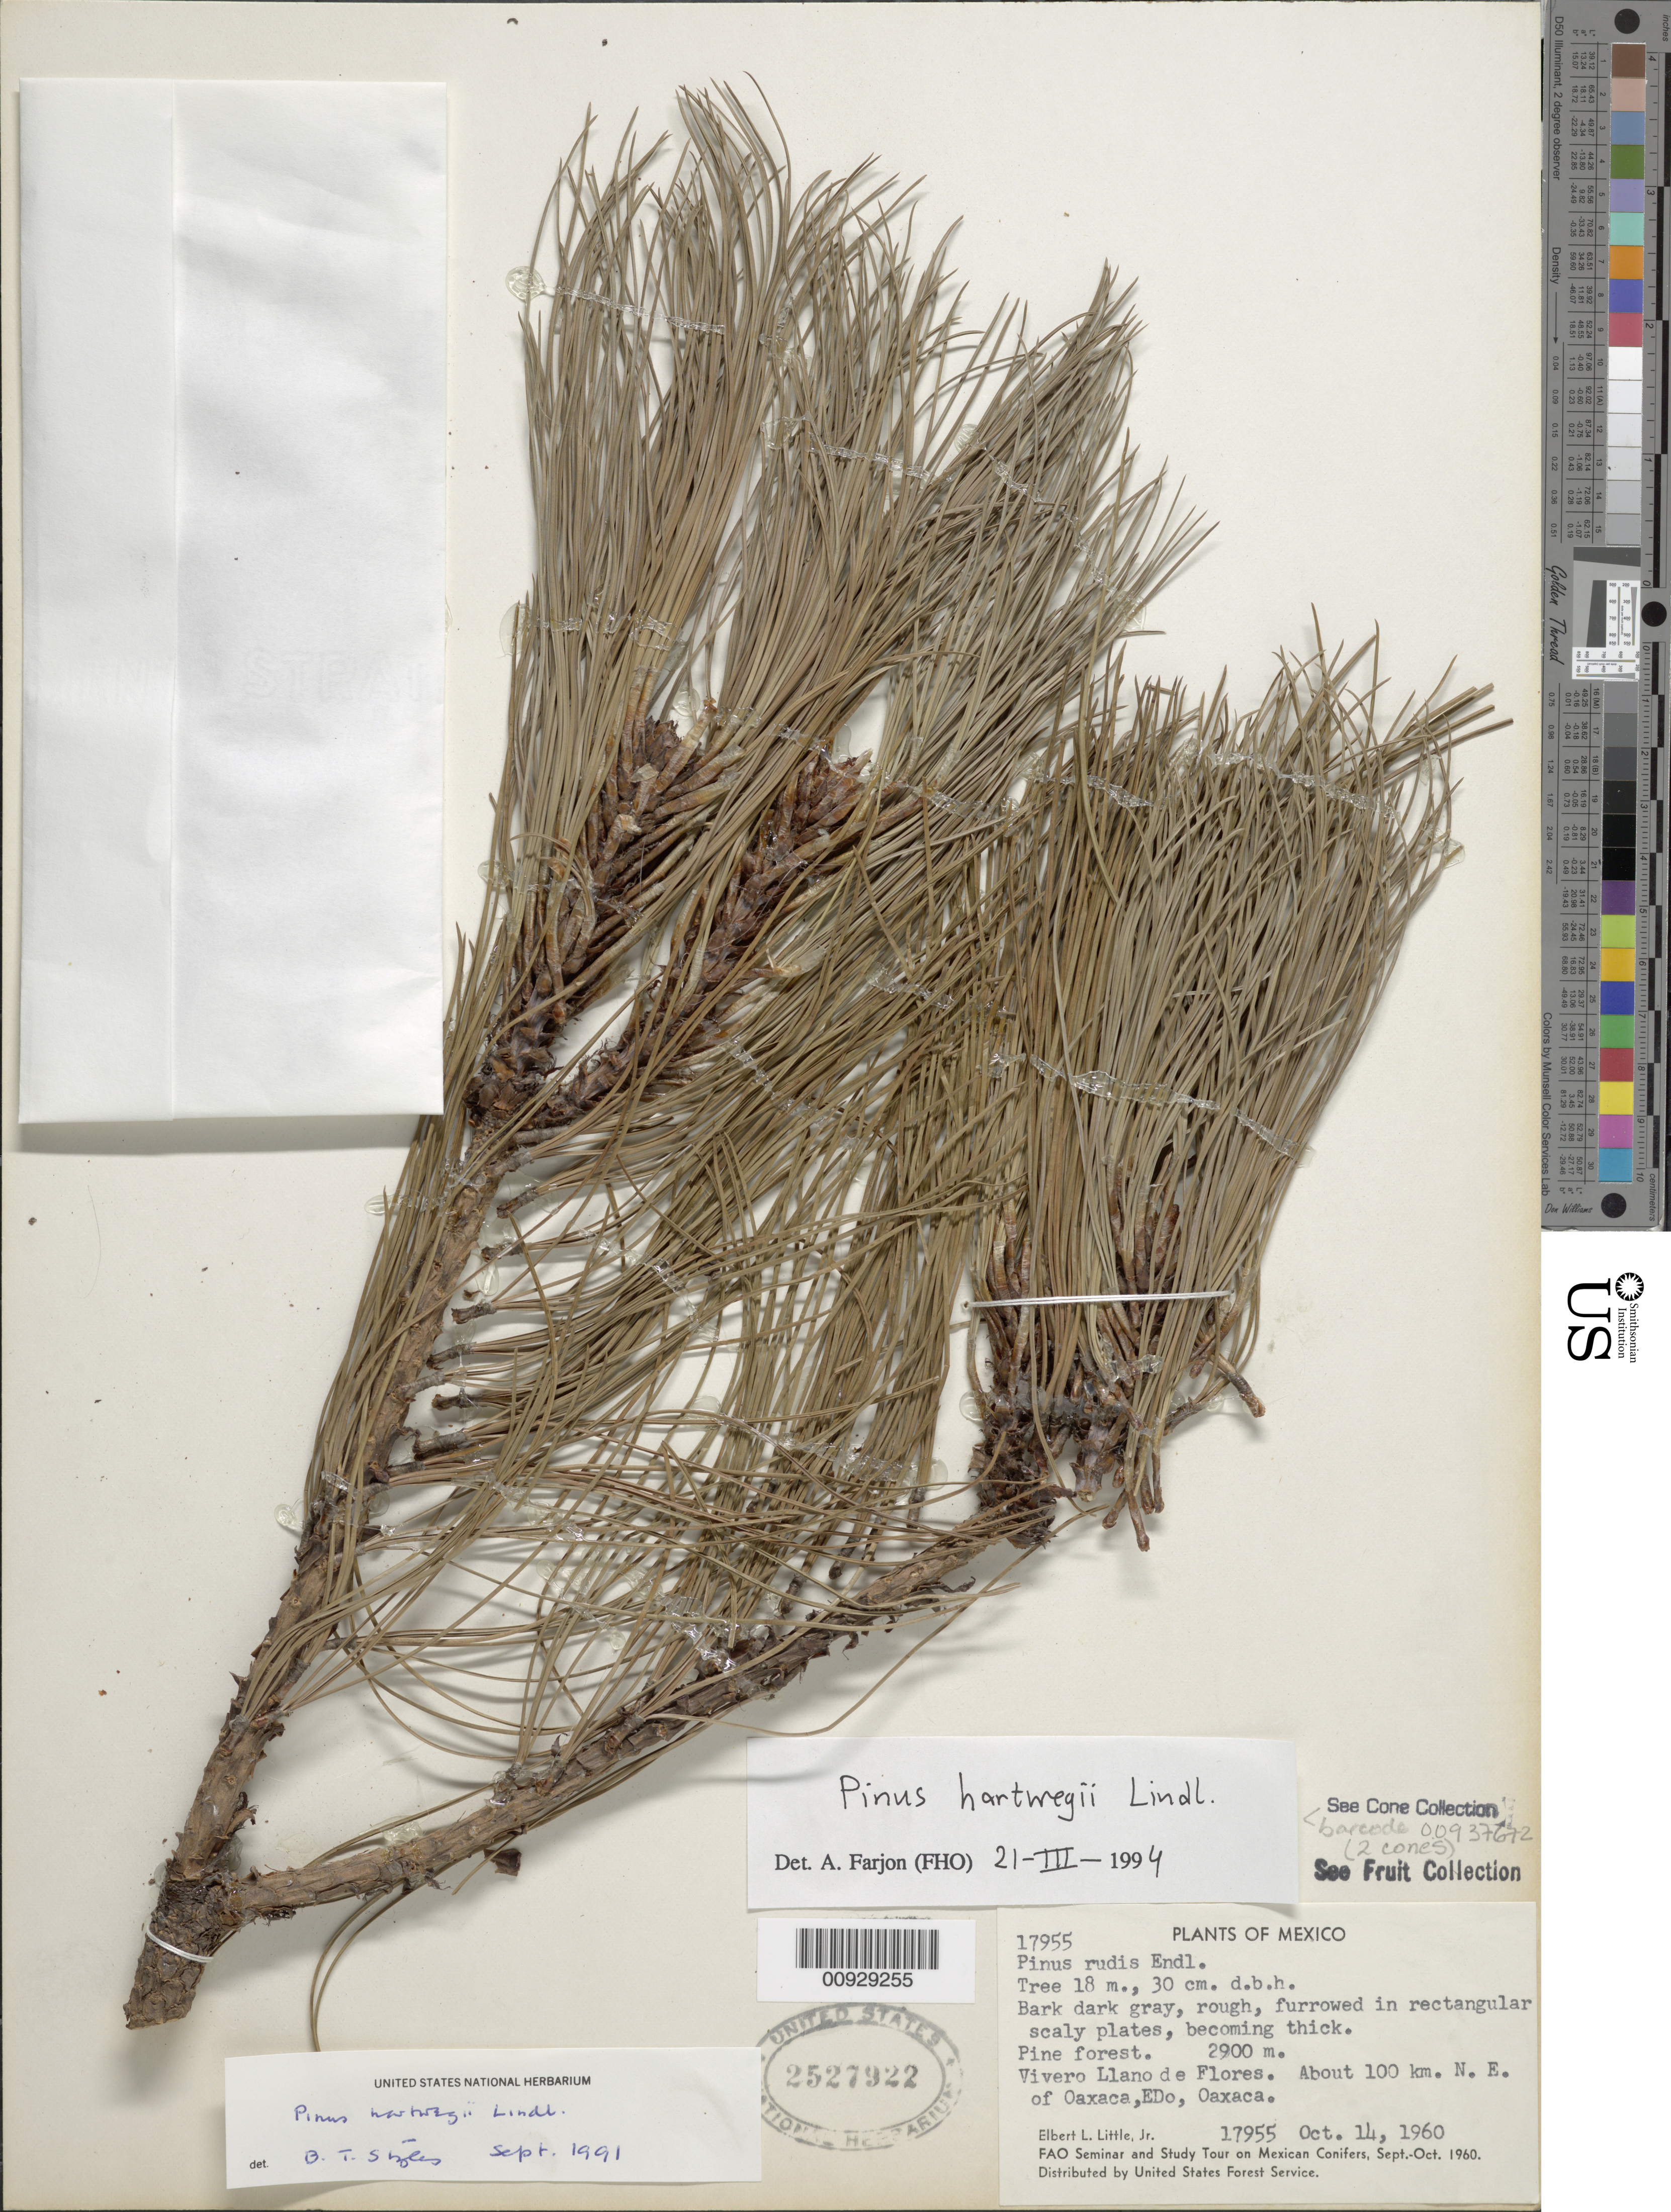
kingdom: Plantae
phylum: Tracheophyta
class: Pinopsida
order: Pinales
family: Pinaceae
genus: Pinus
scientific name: Pinus hartwegii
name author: Lindl.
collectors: E. L. Little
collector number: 17955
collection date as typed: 14 Oct 1960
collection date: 1960-10-14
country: Mexico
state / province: Oaxaca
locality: Vivero Llano de Flores. About 100 km. NE of Oaxaca.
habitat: Pine forest.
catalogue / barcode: US 2527922